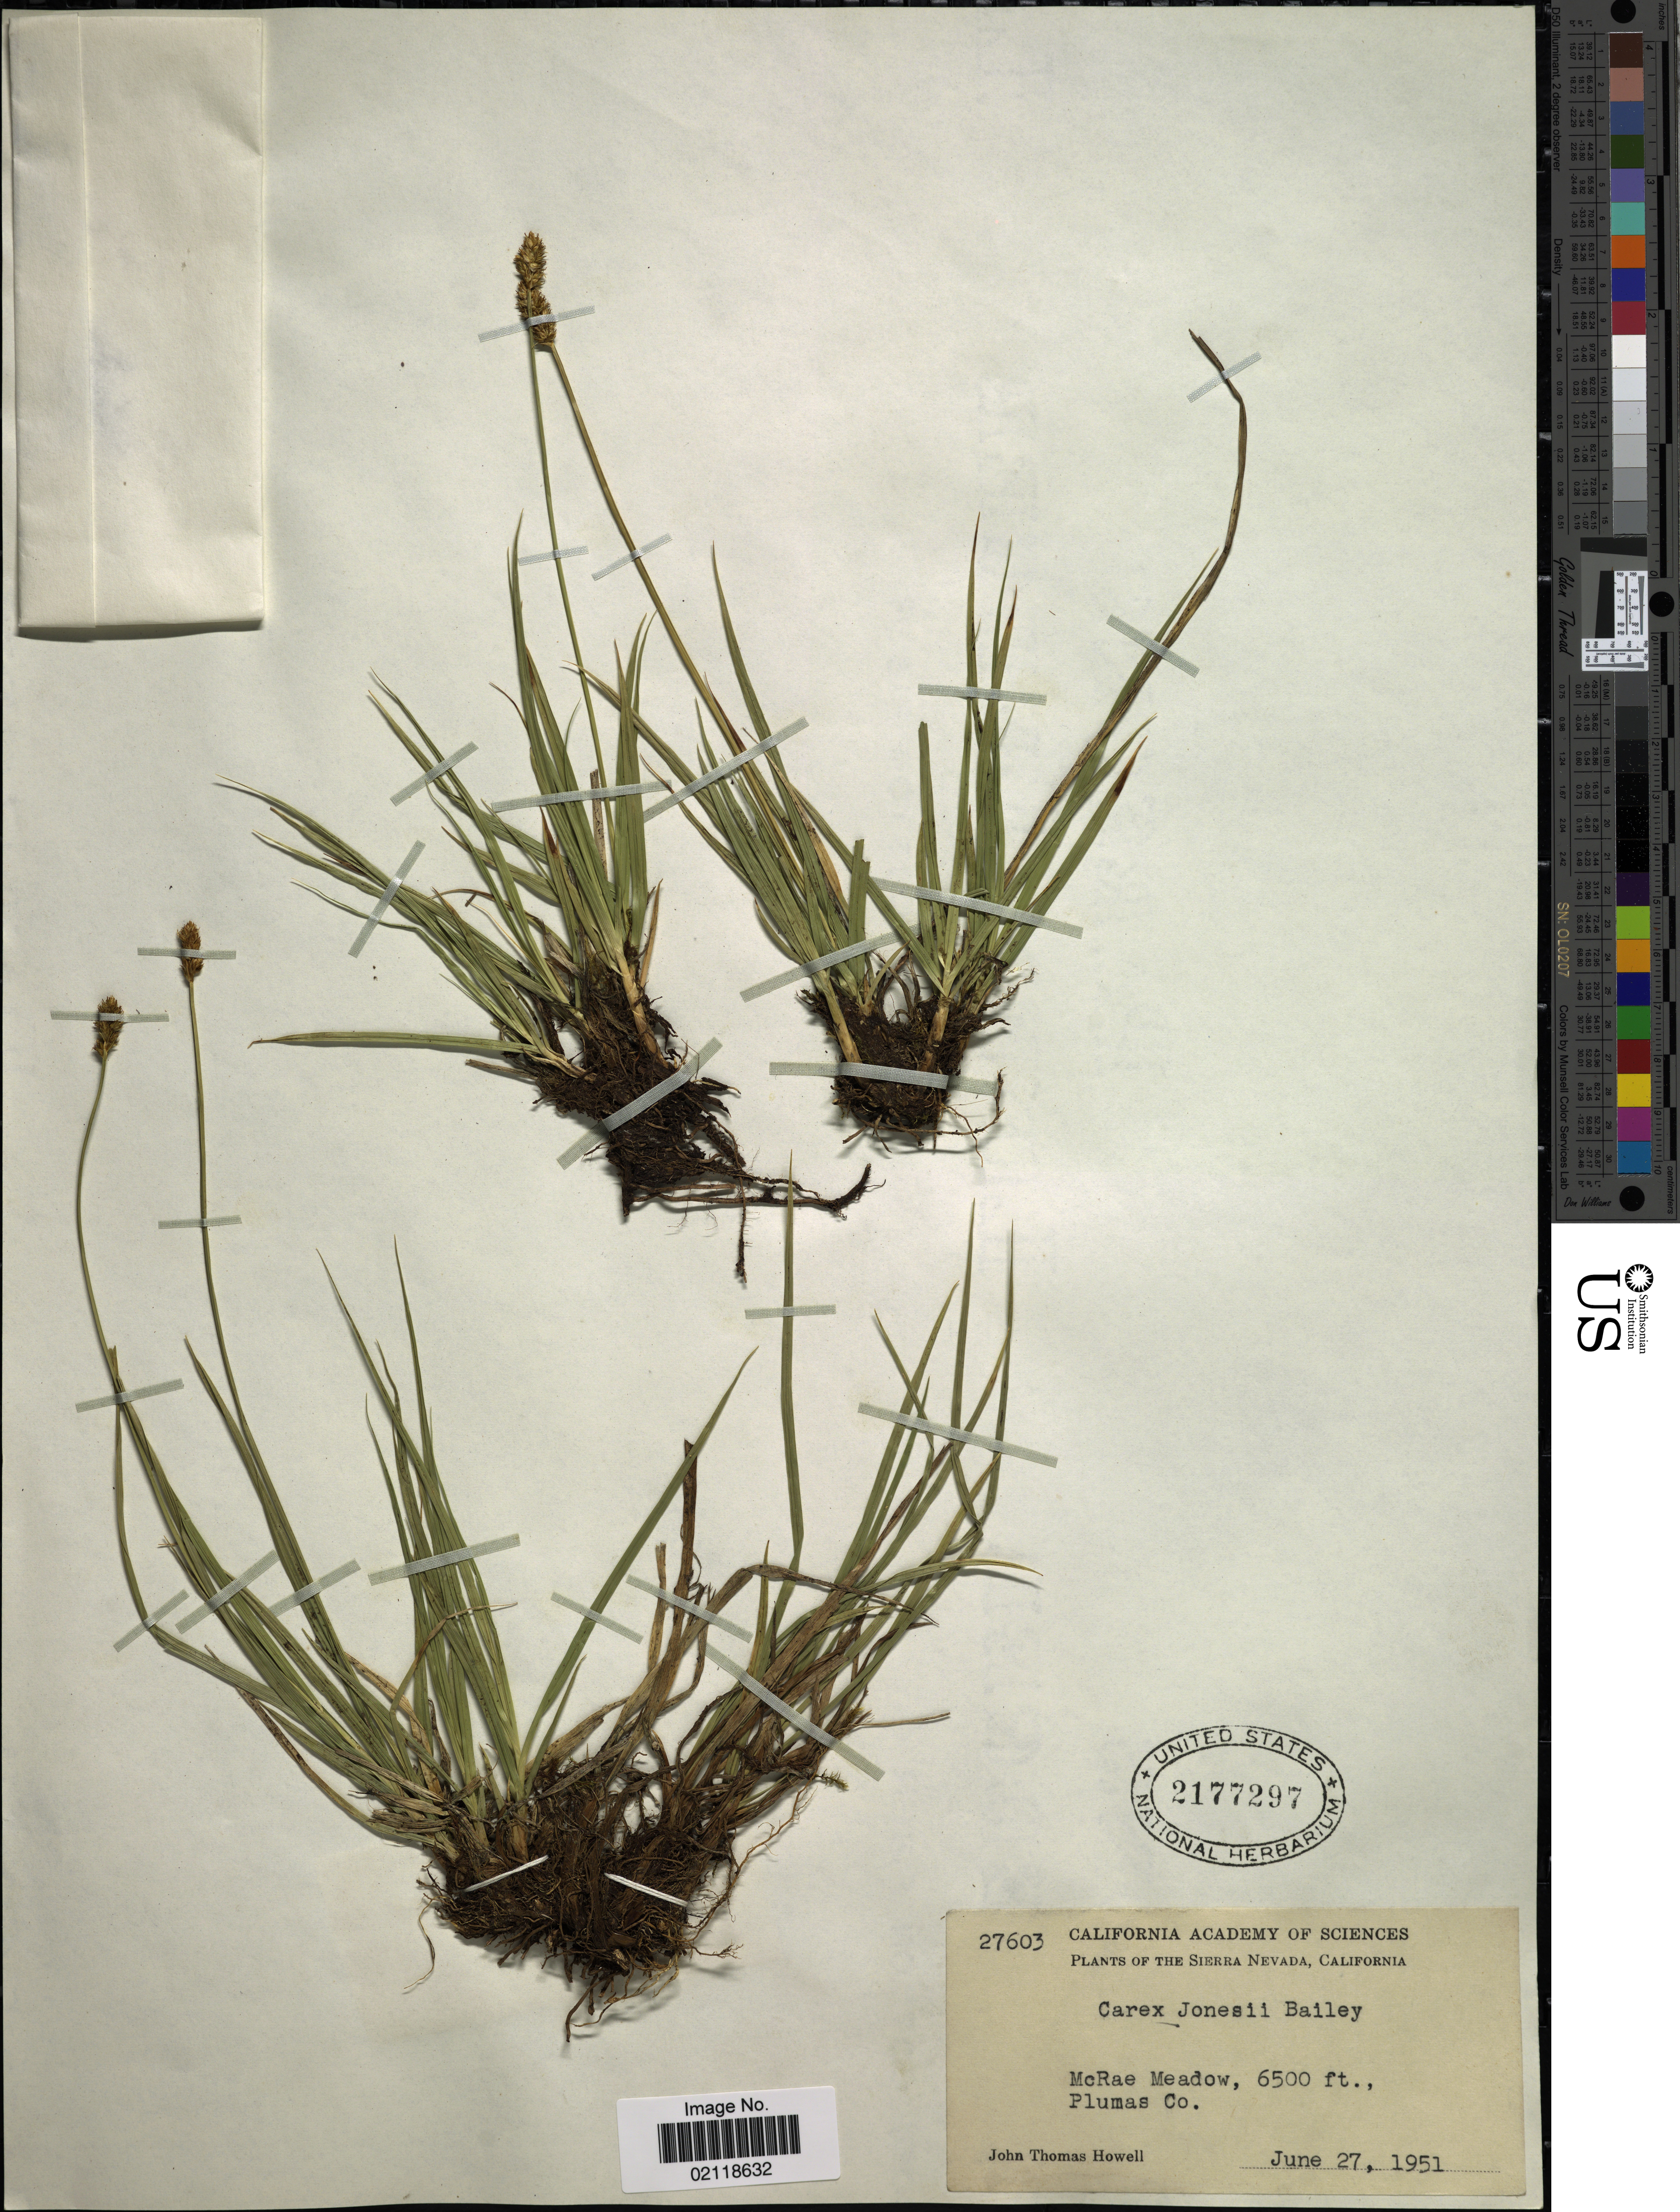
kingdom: Plantae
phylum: Tracheophyta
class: Liliopsida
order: Poales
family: Cyperaceae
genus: Carex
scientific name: Carex jonesii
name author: L.H. Bailey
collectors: J. T. Howell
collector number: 27603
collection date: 1951-06-27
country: United States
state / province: California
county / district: Plumas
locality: The Sierra Nevada, McRae Meadow, Plumas Co.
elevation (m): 1981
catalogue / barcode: US 2177297